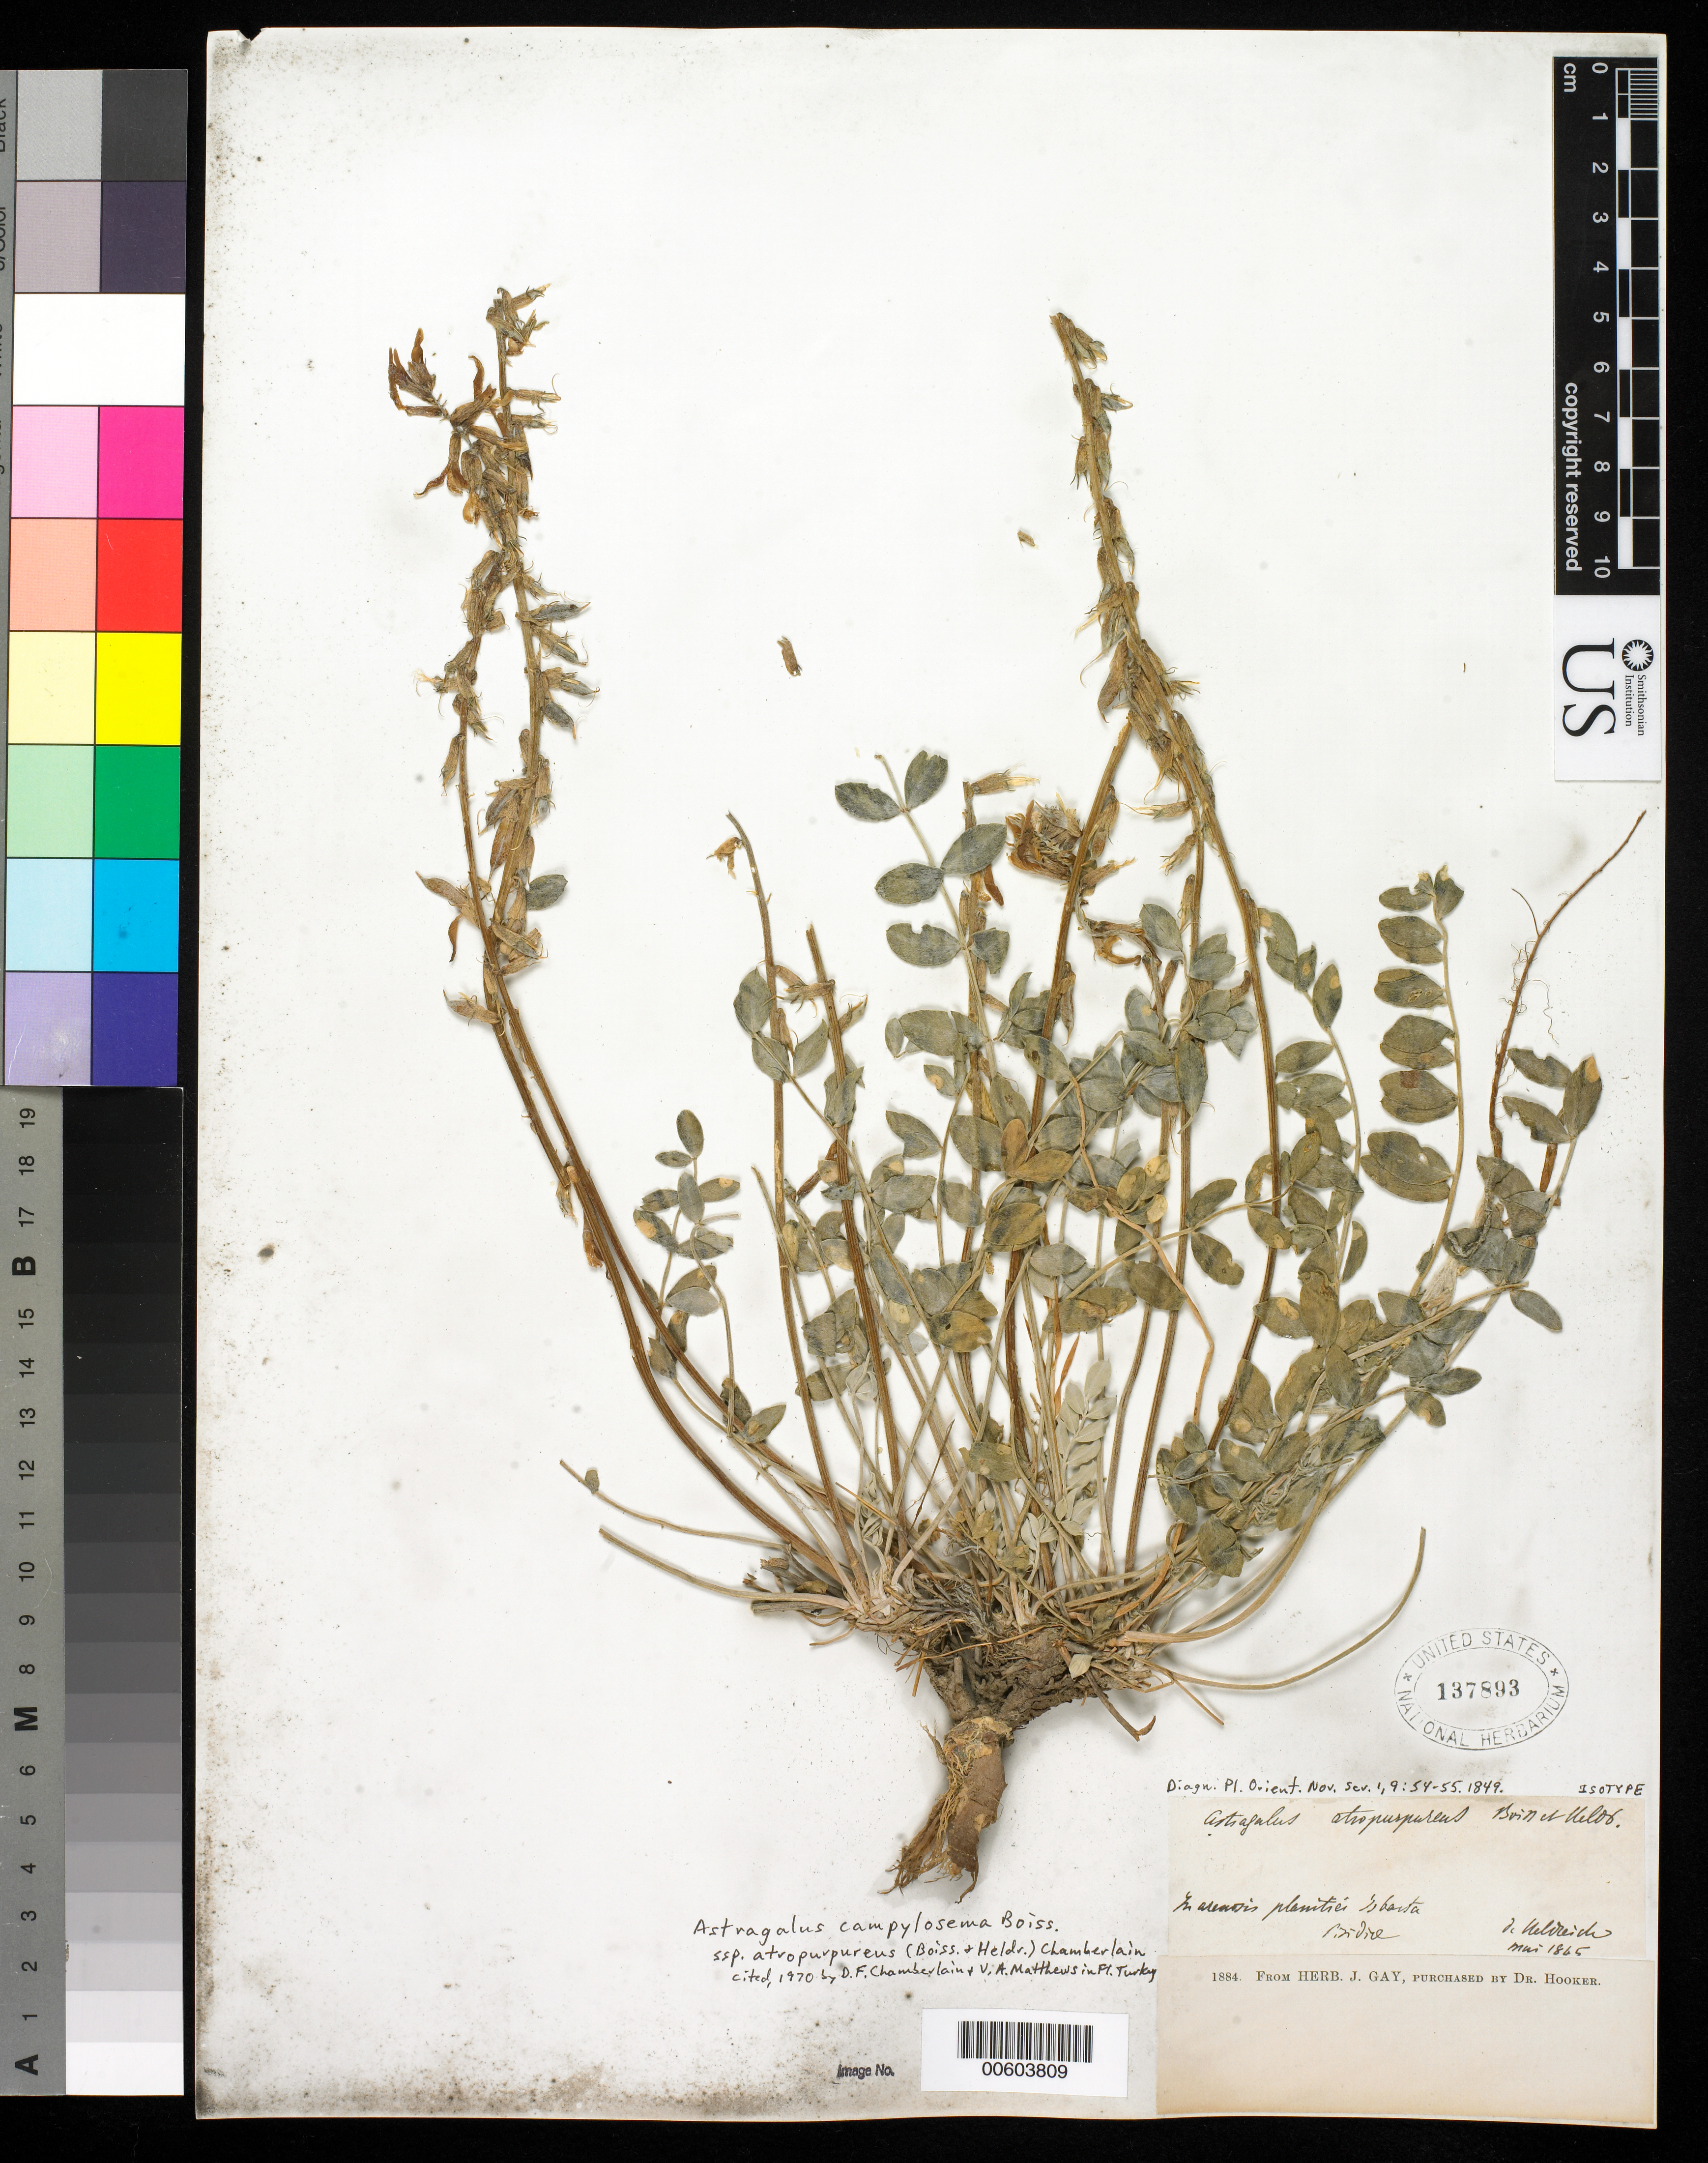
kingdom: Plantae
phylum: Tracheophyta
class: Magnoliopsida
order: Fabales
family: Fabaceae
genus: Astragalus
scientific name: Astragalus atropurpureus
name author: Boiss. & Heldr.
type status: Isotype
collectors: T. H. von Heldreich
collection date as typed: May 1865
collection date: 1865-05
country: Turkey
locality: In arenosis Plantie i?banta, Bidi??.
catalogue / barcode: US 137893